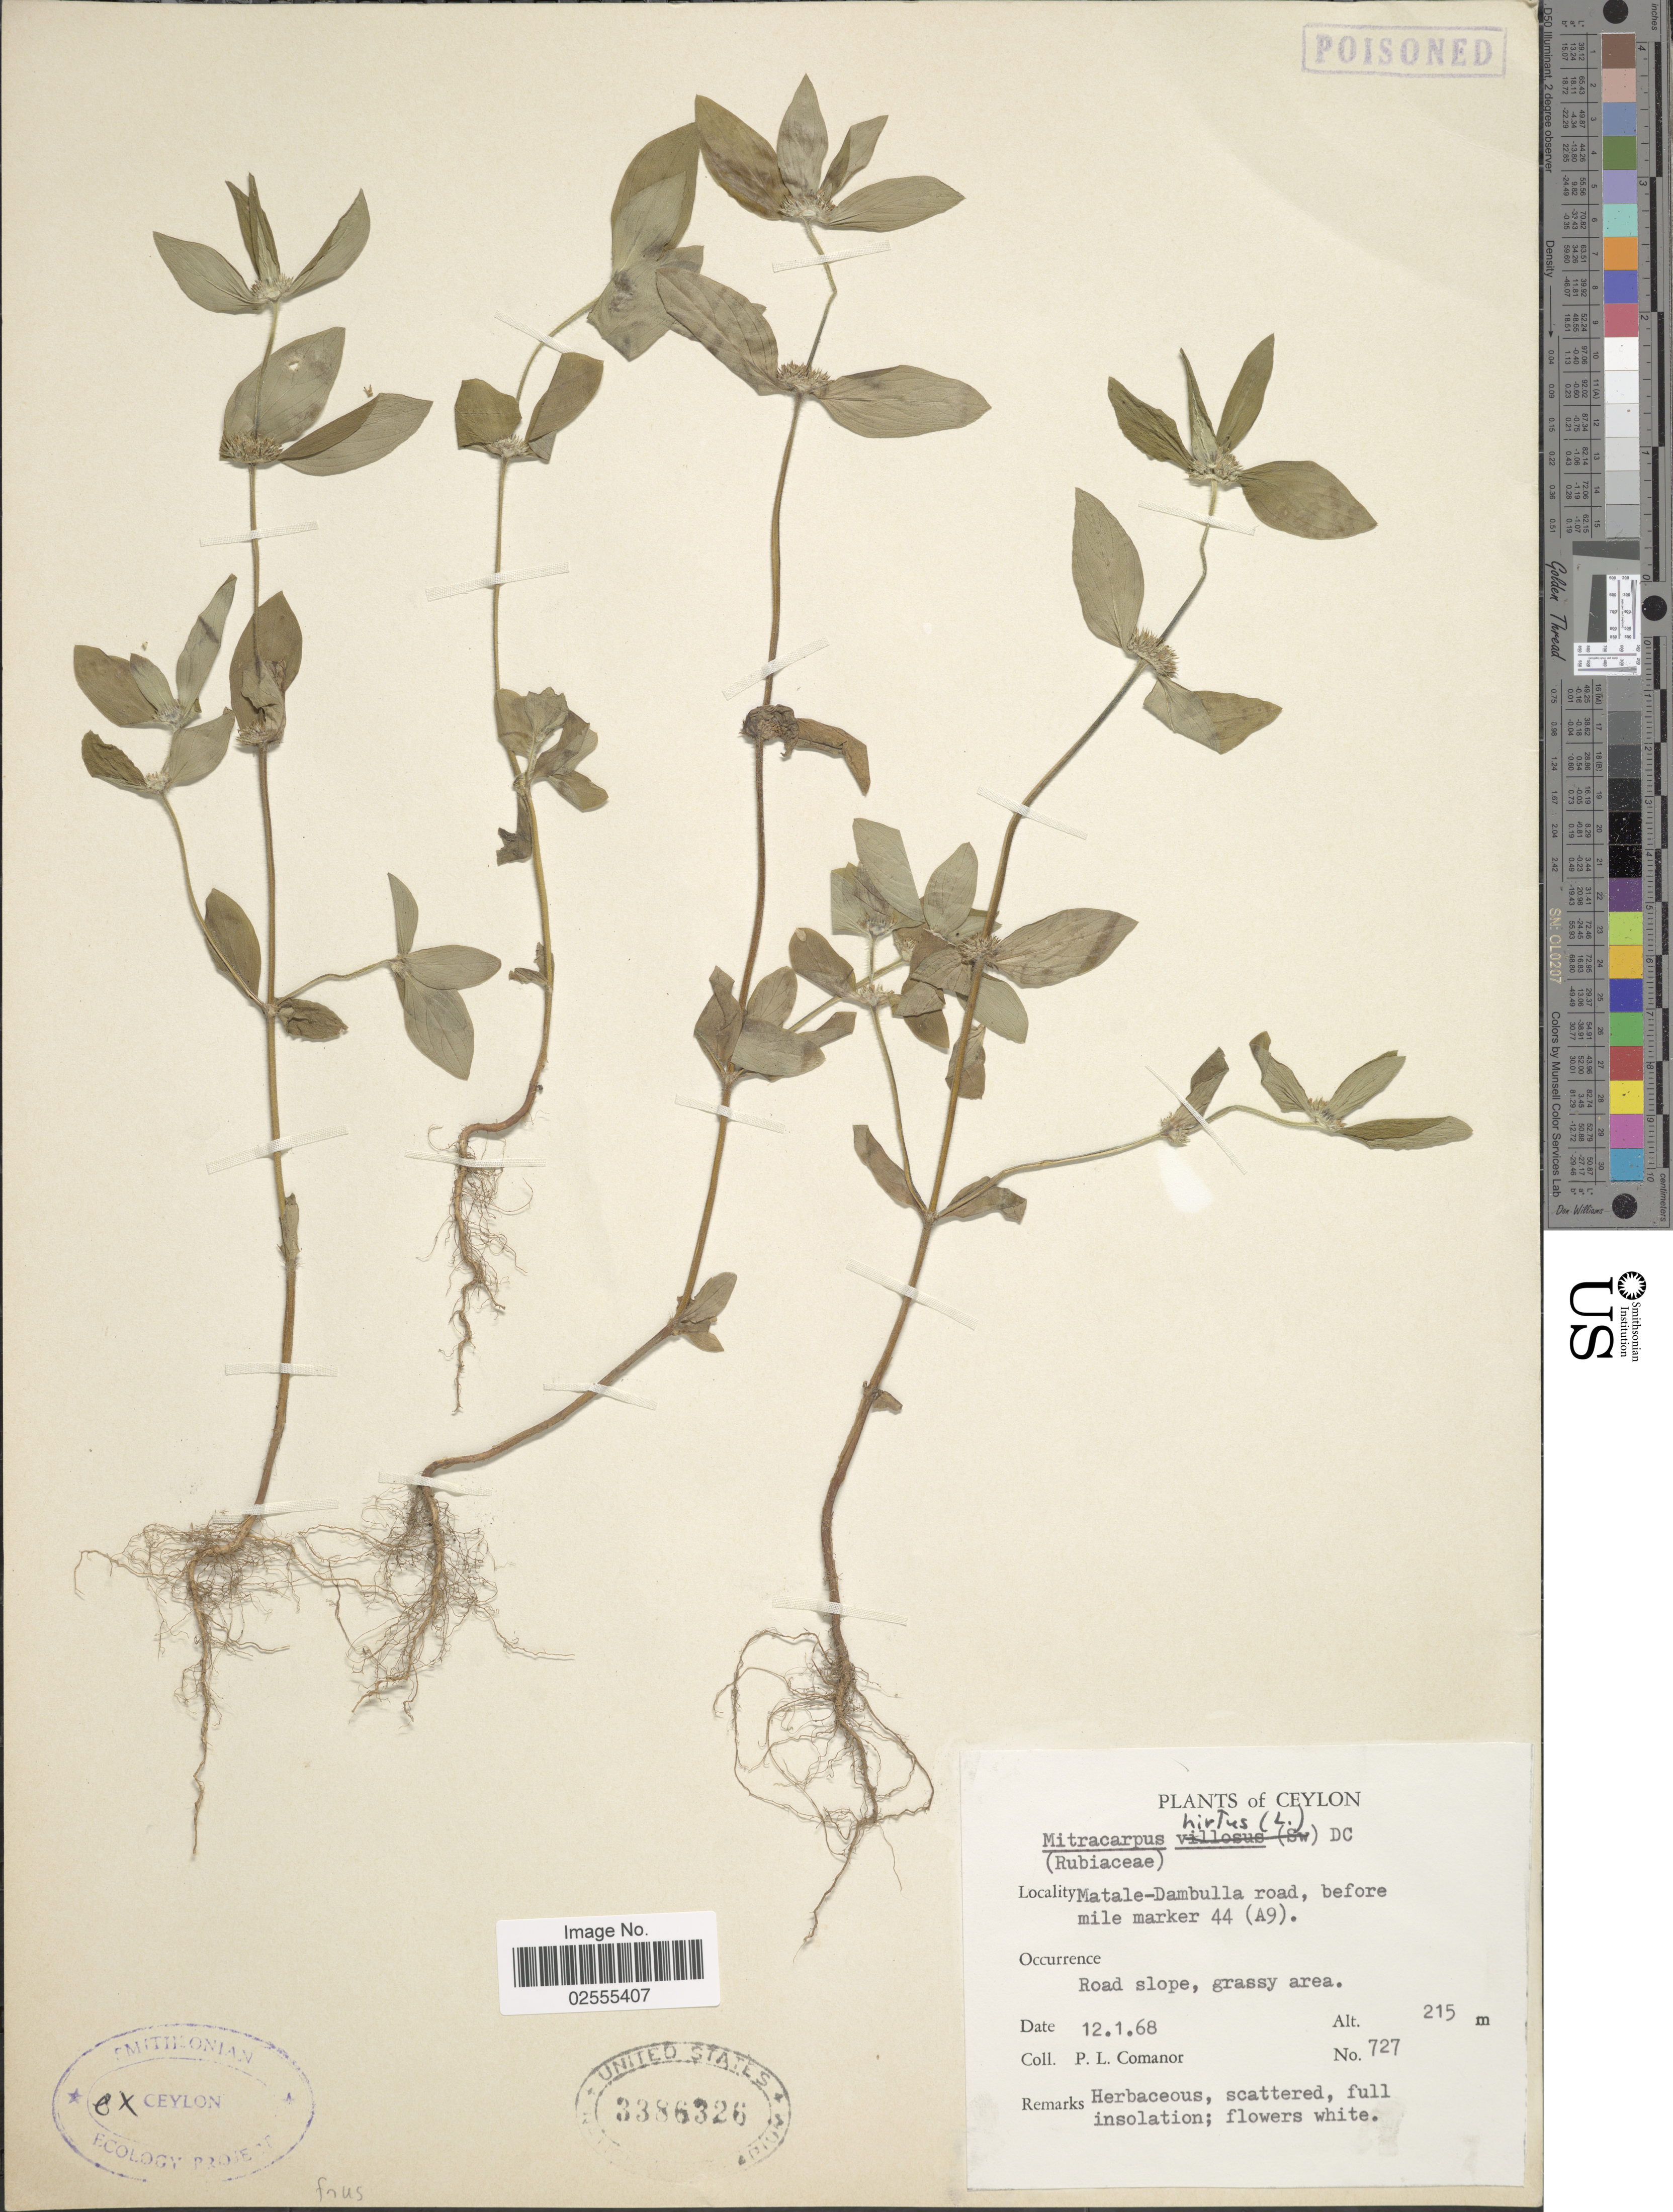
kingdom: Plantae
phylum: Tracheophyta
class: Magnoliopsida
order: Gentianales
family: Rubiaceae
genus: Mitracarpus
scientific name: Mitracarpus hirtus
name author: (L.) DC.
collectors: P. Comanor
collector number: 727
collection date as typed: Transcribed d/m/y: 12/1/68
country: Sri Lanka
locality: Ceylon, Matale-Dambulla road, before mile marker 44 (A 9)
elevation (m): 215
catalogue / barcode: US 3386326